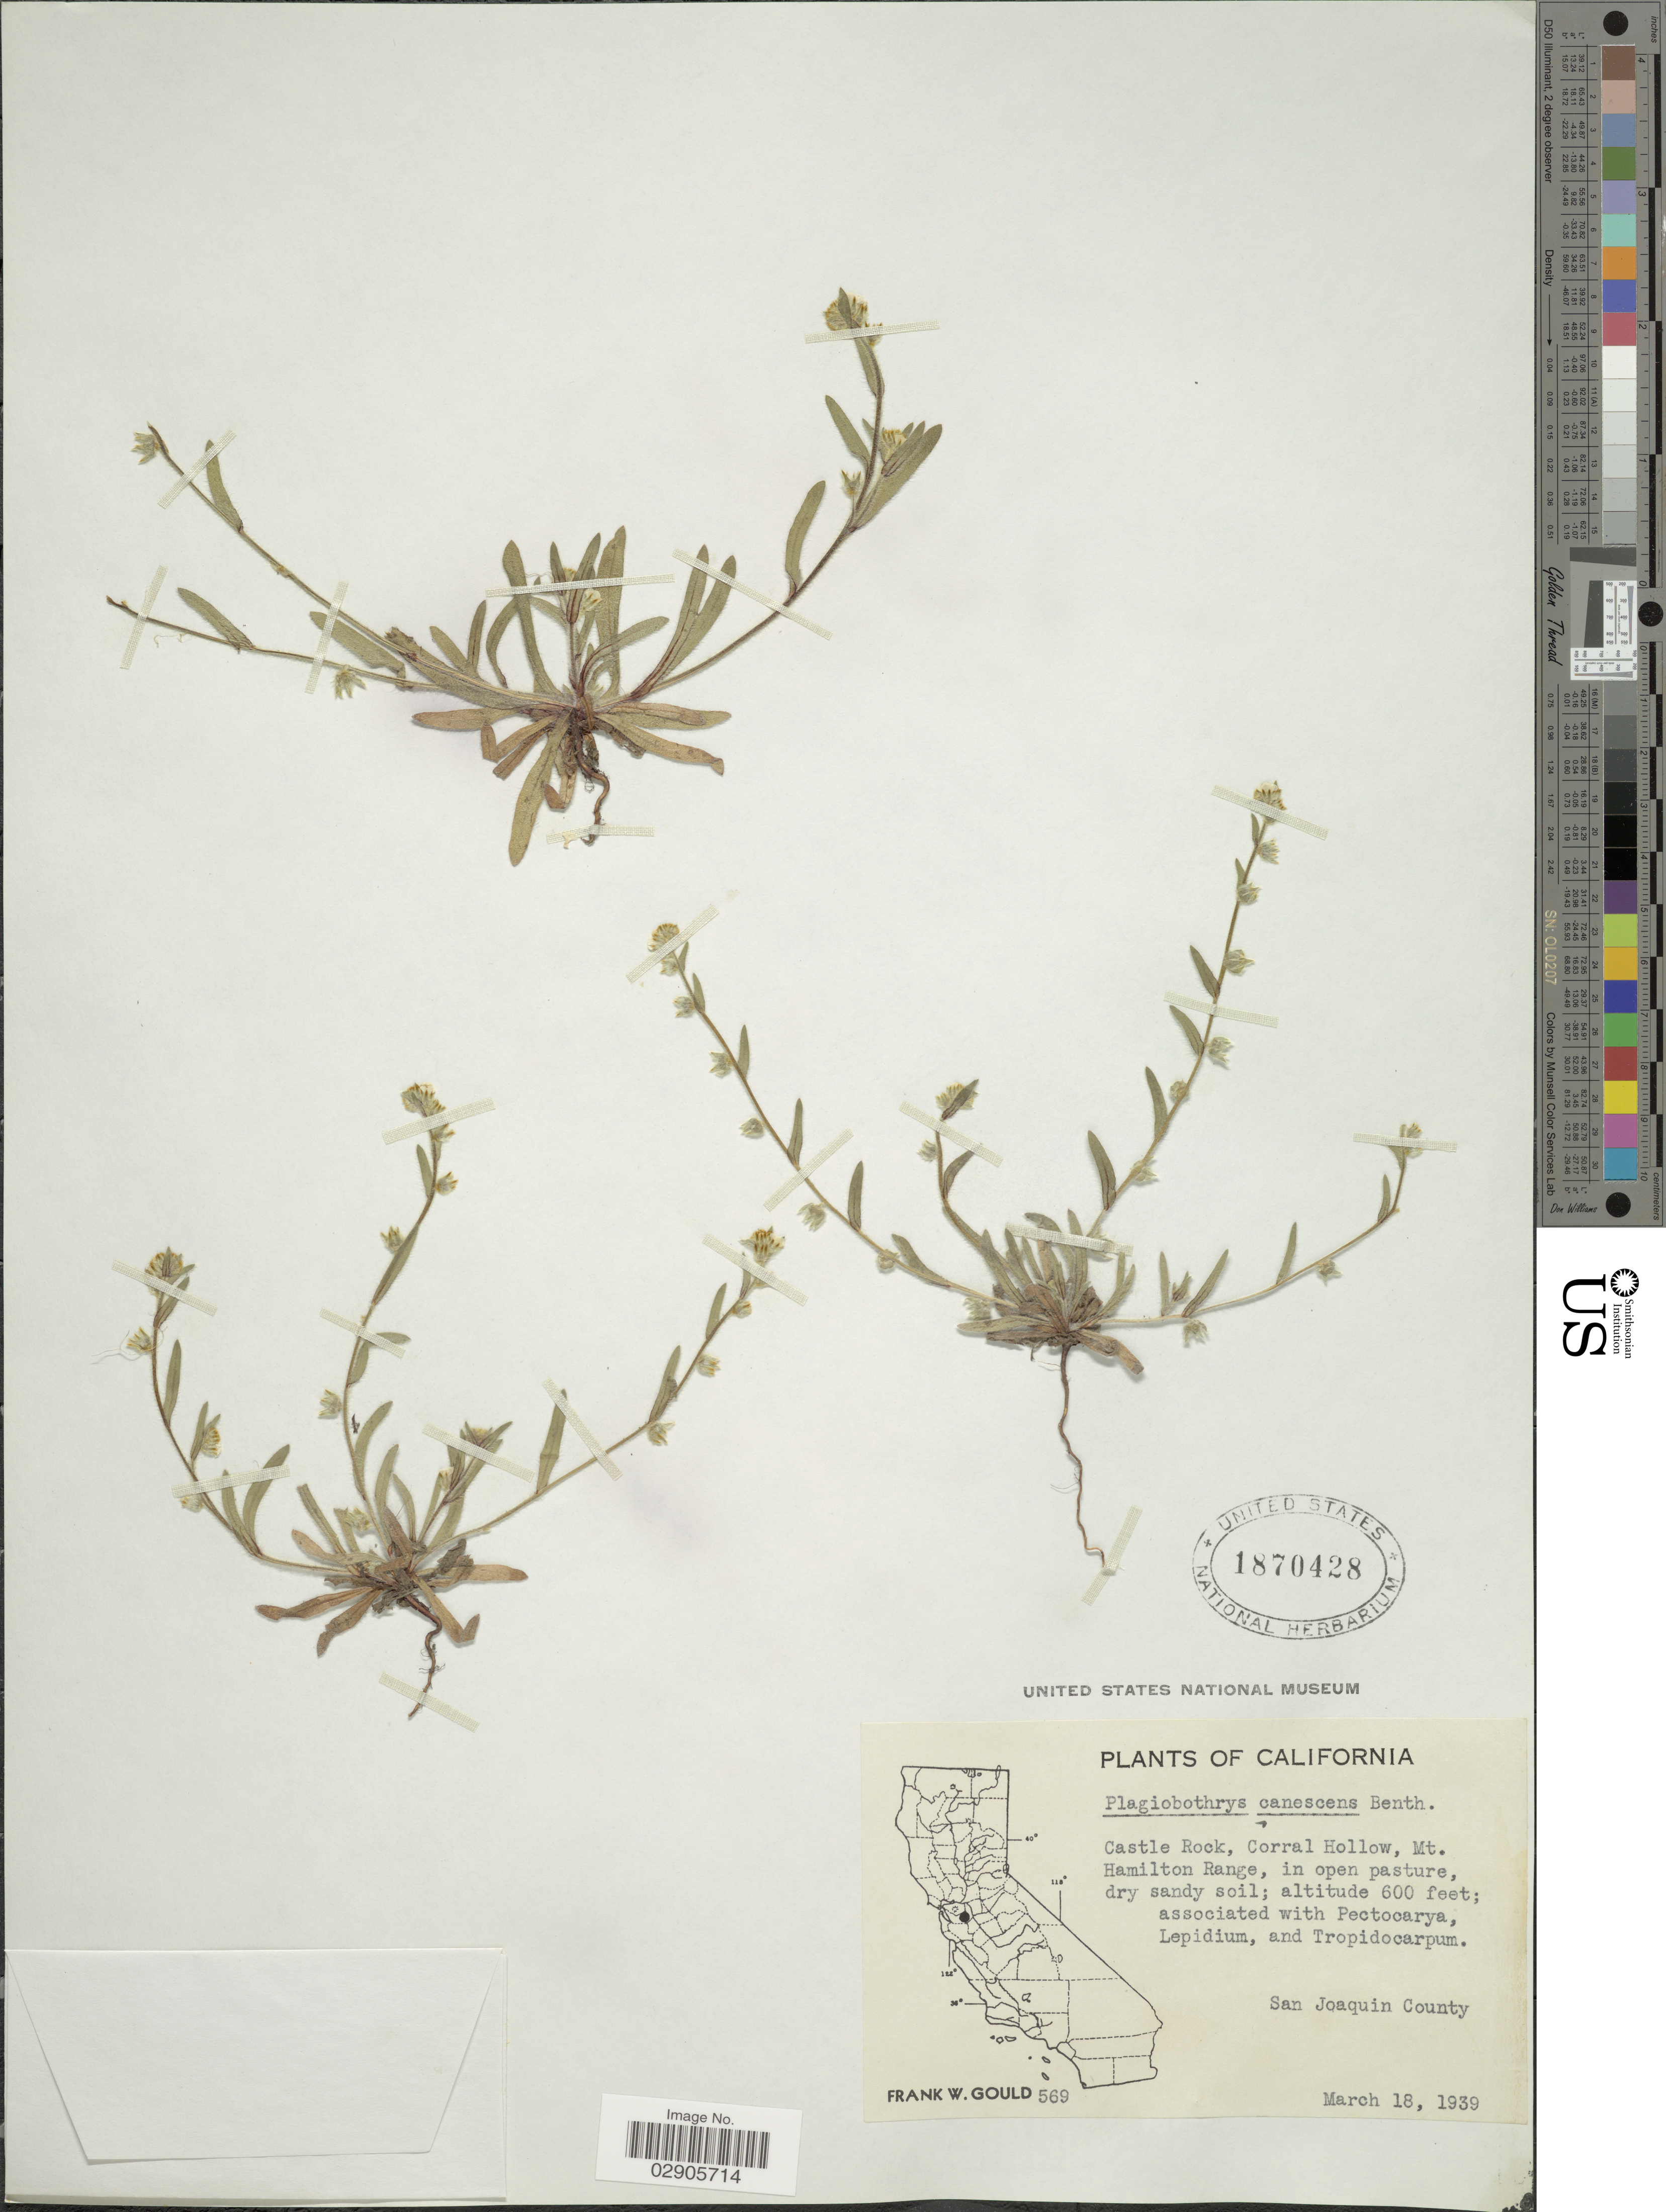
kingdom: Plantae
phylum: Tracheophyta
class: Magnoliopsida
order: Boraginales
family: Boraginaceae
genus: Plagiobothrys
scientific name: Plagiobothrys canescens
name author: Benth.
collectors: F. W. Gould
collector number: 569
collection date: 1939-03-18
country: United States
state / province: California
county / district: San Joaquin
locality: Castle Rock, Corral Hollow, Mt. Hamilton Range. San Joaquin County.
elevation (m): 183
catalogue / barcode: US 1870428